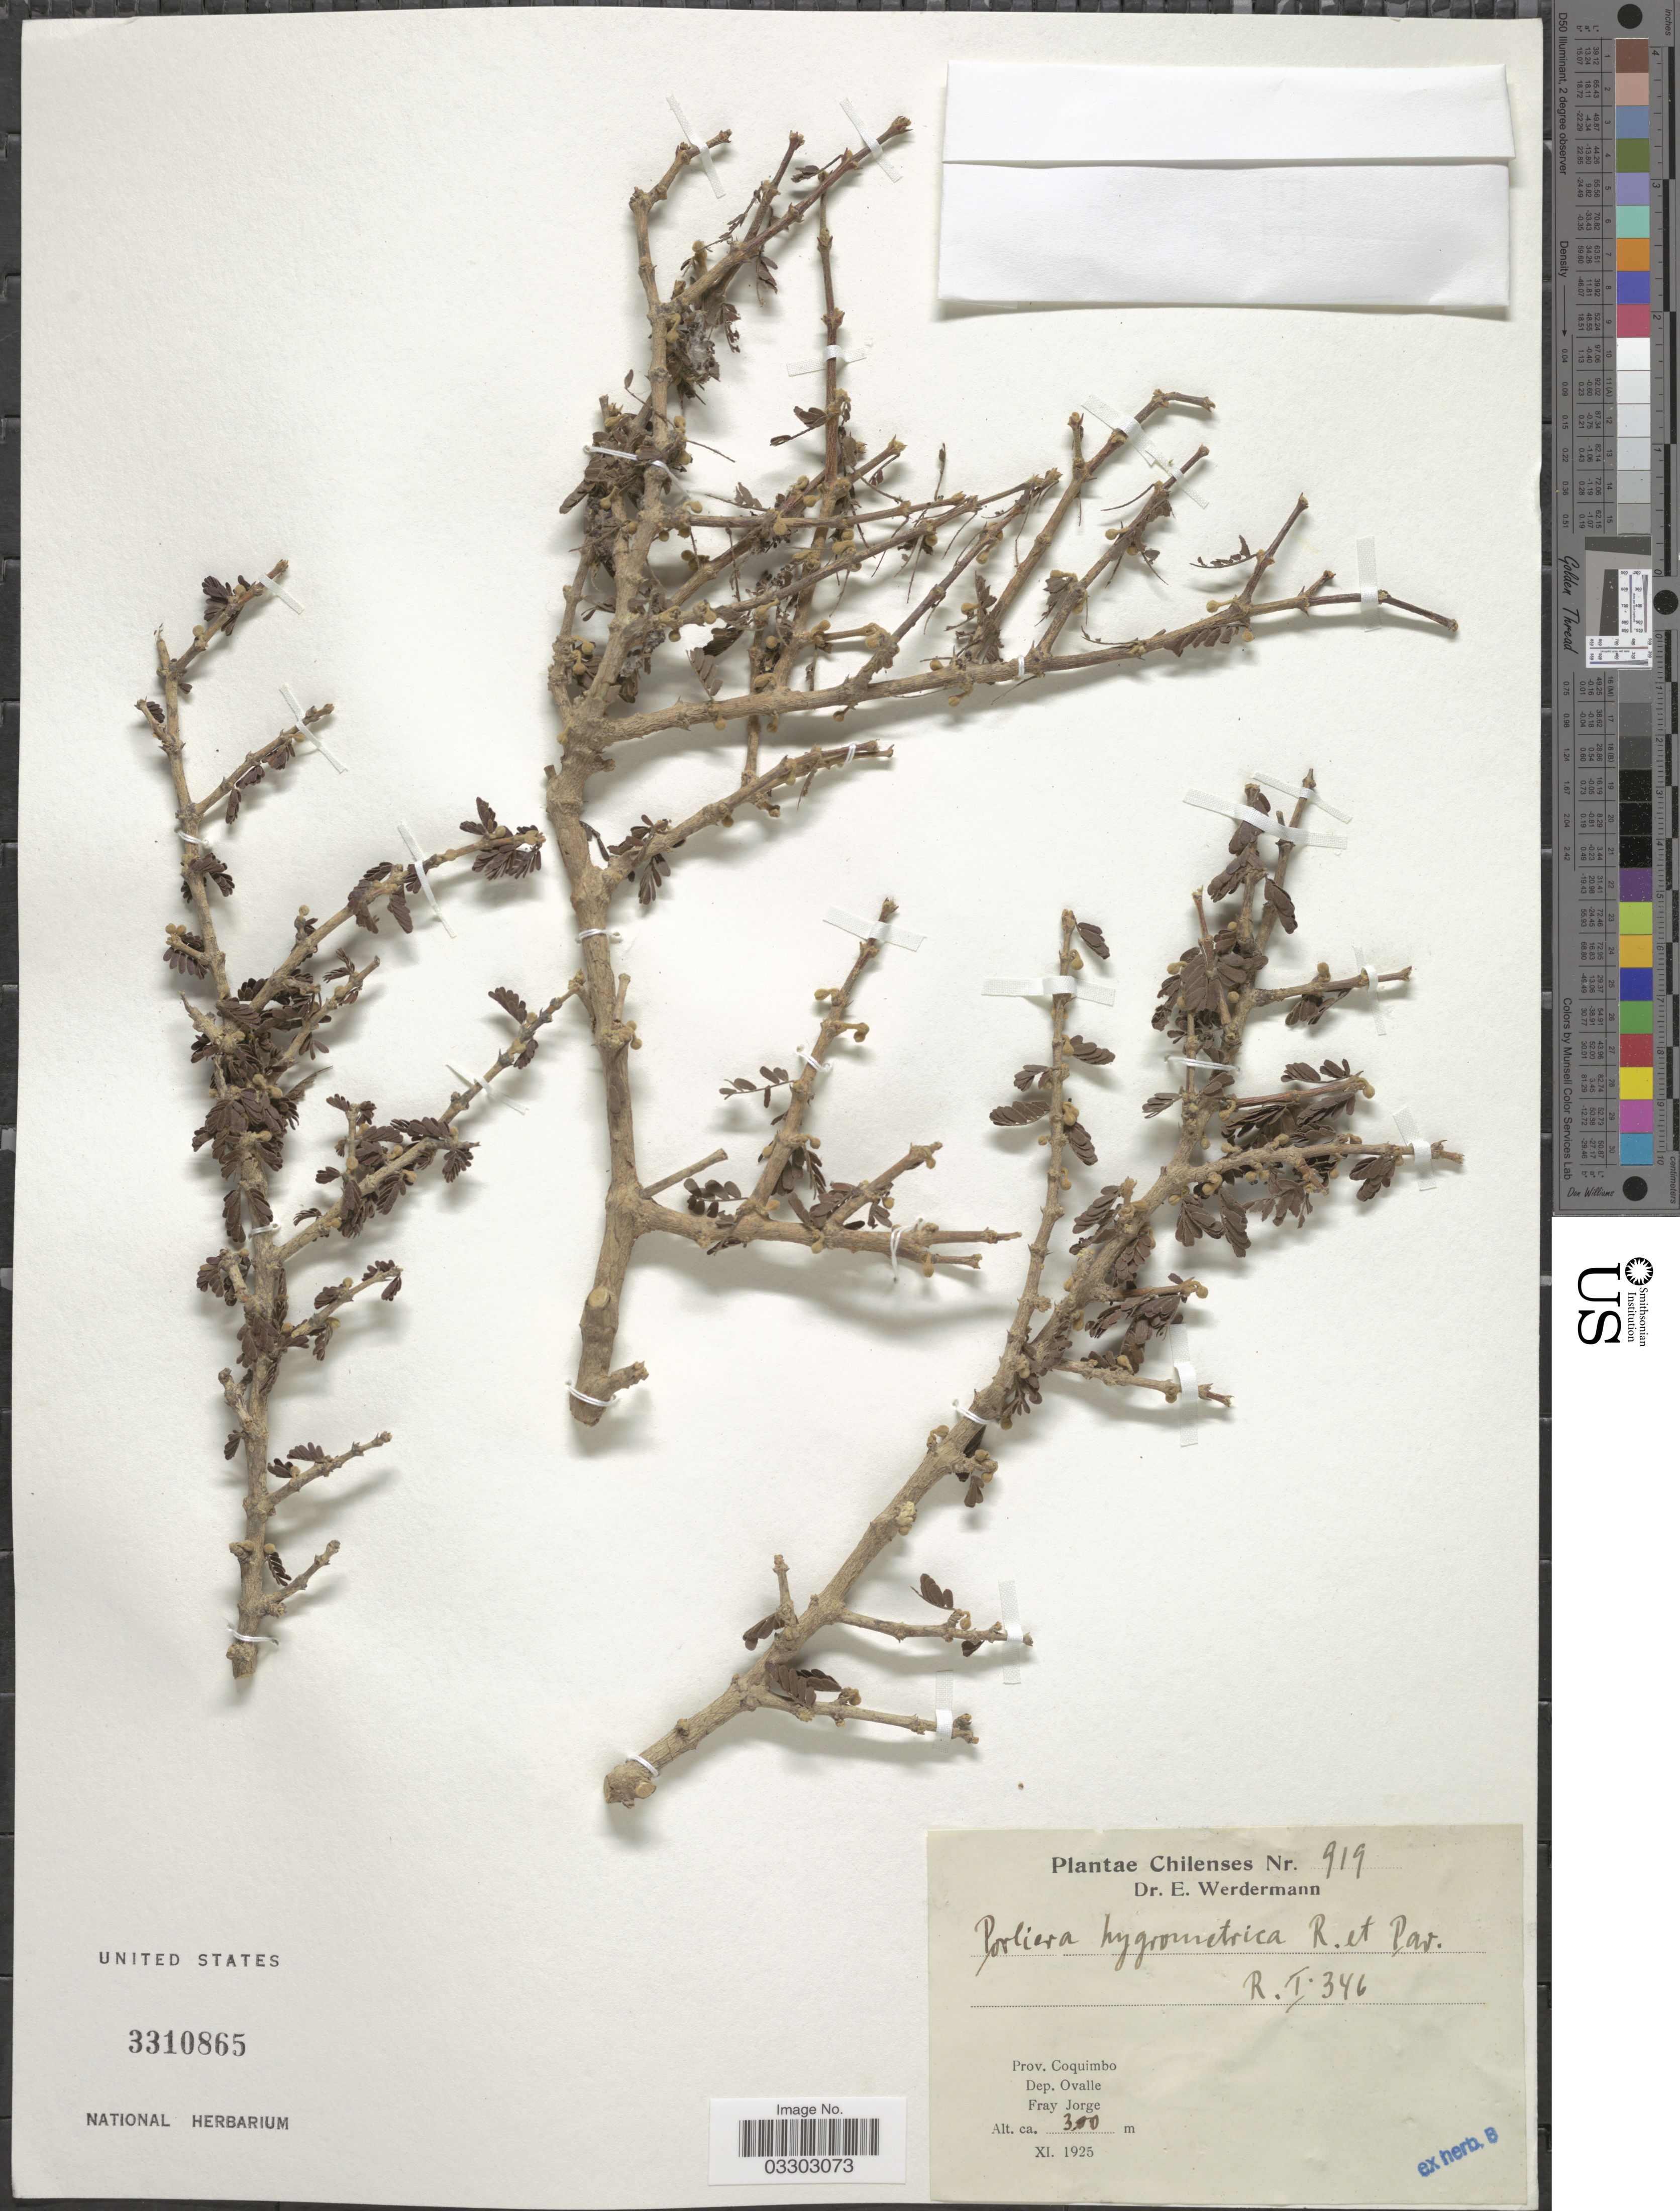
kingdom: Plantae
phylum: Tracheophyta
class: Magnoliopsida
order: Zygophyllales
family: Zygophyllaceae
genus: Porlieria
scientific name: Porlieria hygrometrica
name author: Pav. ex A. Gray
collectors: E. Werdermann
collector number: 919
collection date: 1925-11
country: Chile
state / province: Coquimbo (IV)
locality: Dep. Ovalle.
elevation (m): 300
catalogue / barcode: US 3310865